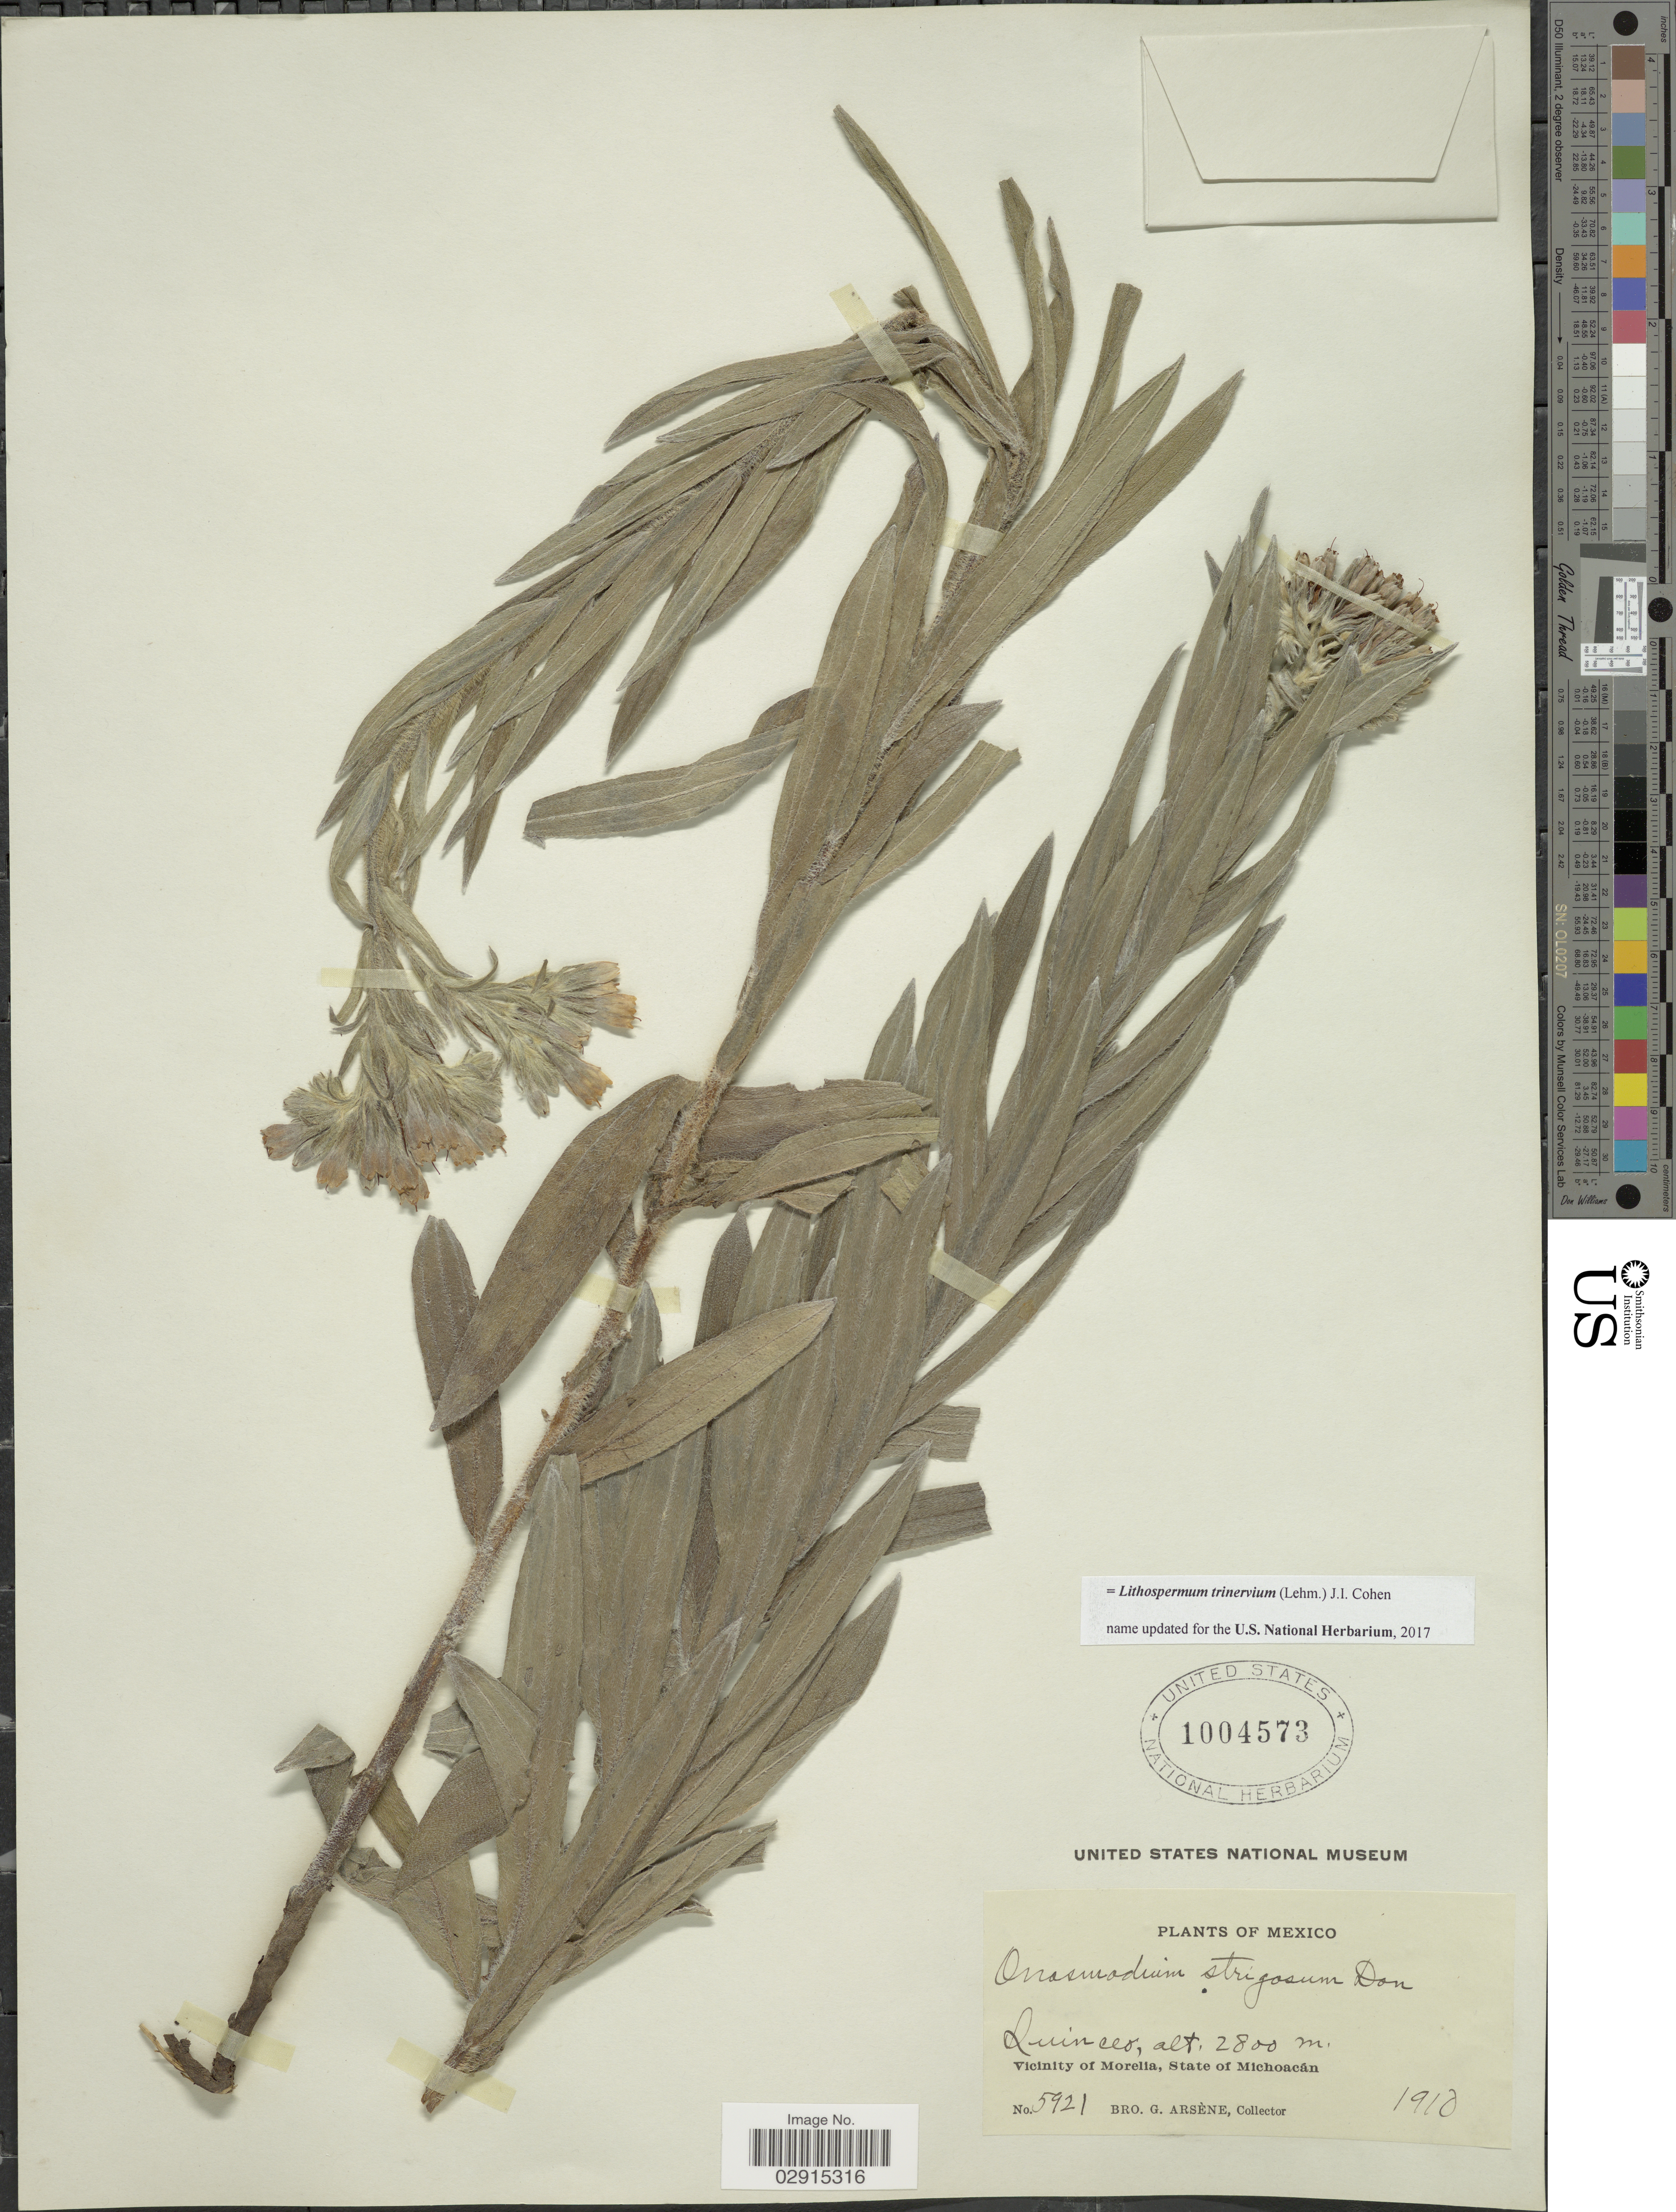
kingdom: Plantae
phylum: Tracheophyta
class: Magnoliopsida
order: Boraginales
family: Boraginaceae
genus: Lithospermum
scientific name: Lithospermum trinervium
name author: (Lehm.) J.I. Cohen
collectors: Bro. G. Arsène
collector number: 5921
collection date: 1910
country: Mexico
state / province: Michoacán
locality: Quinceo, Vicinity of Morelia.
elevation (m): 2800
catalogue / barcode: US 1004573